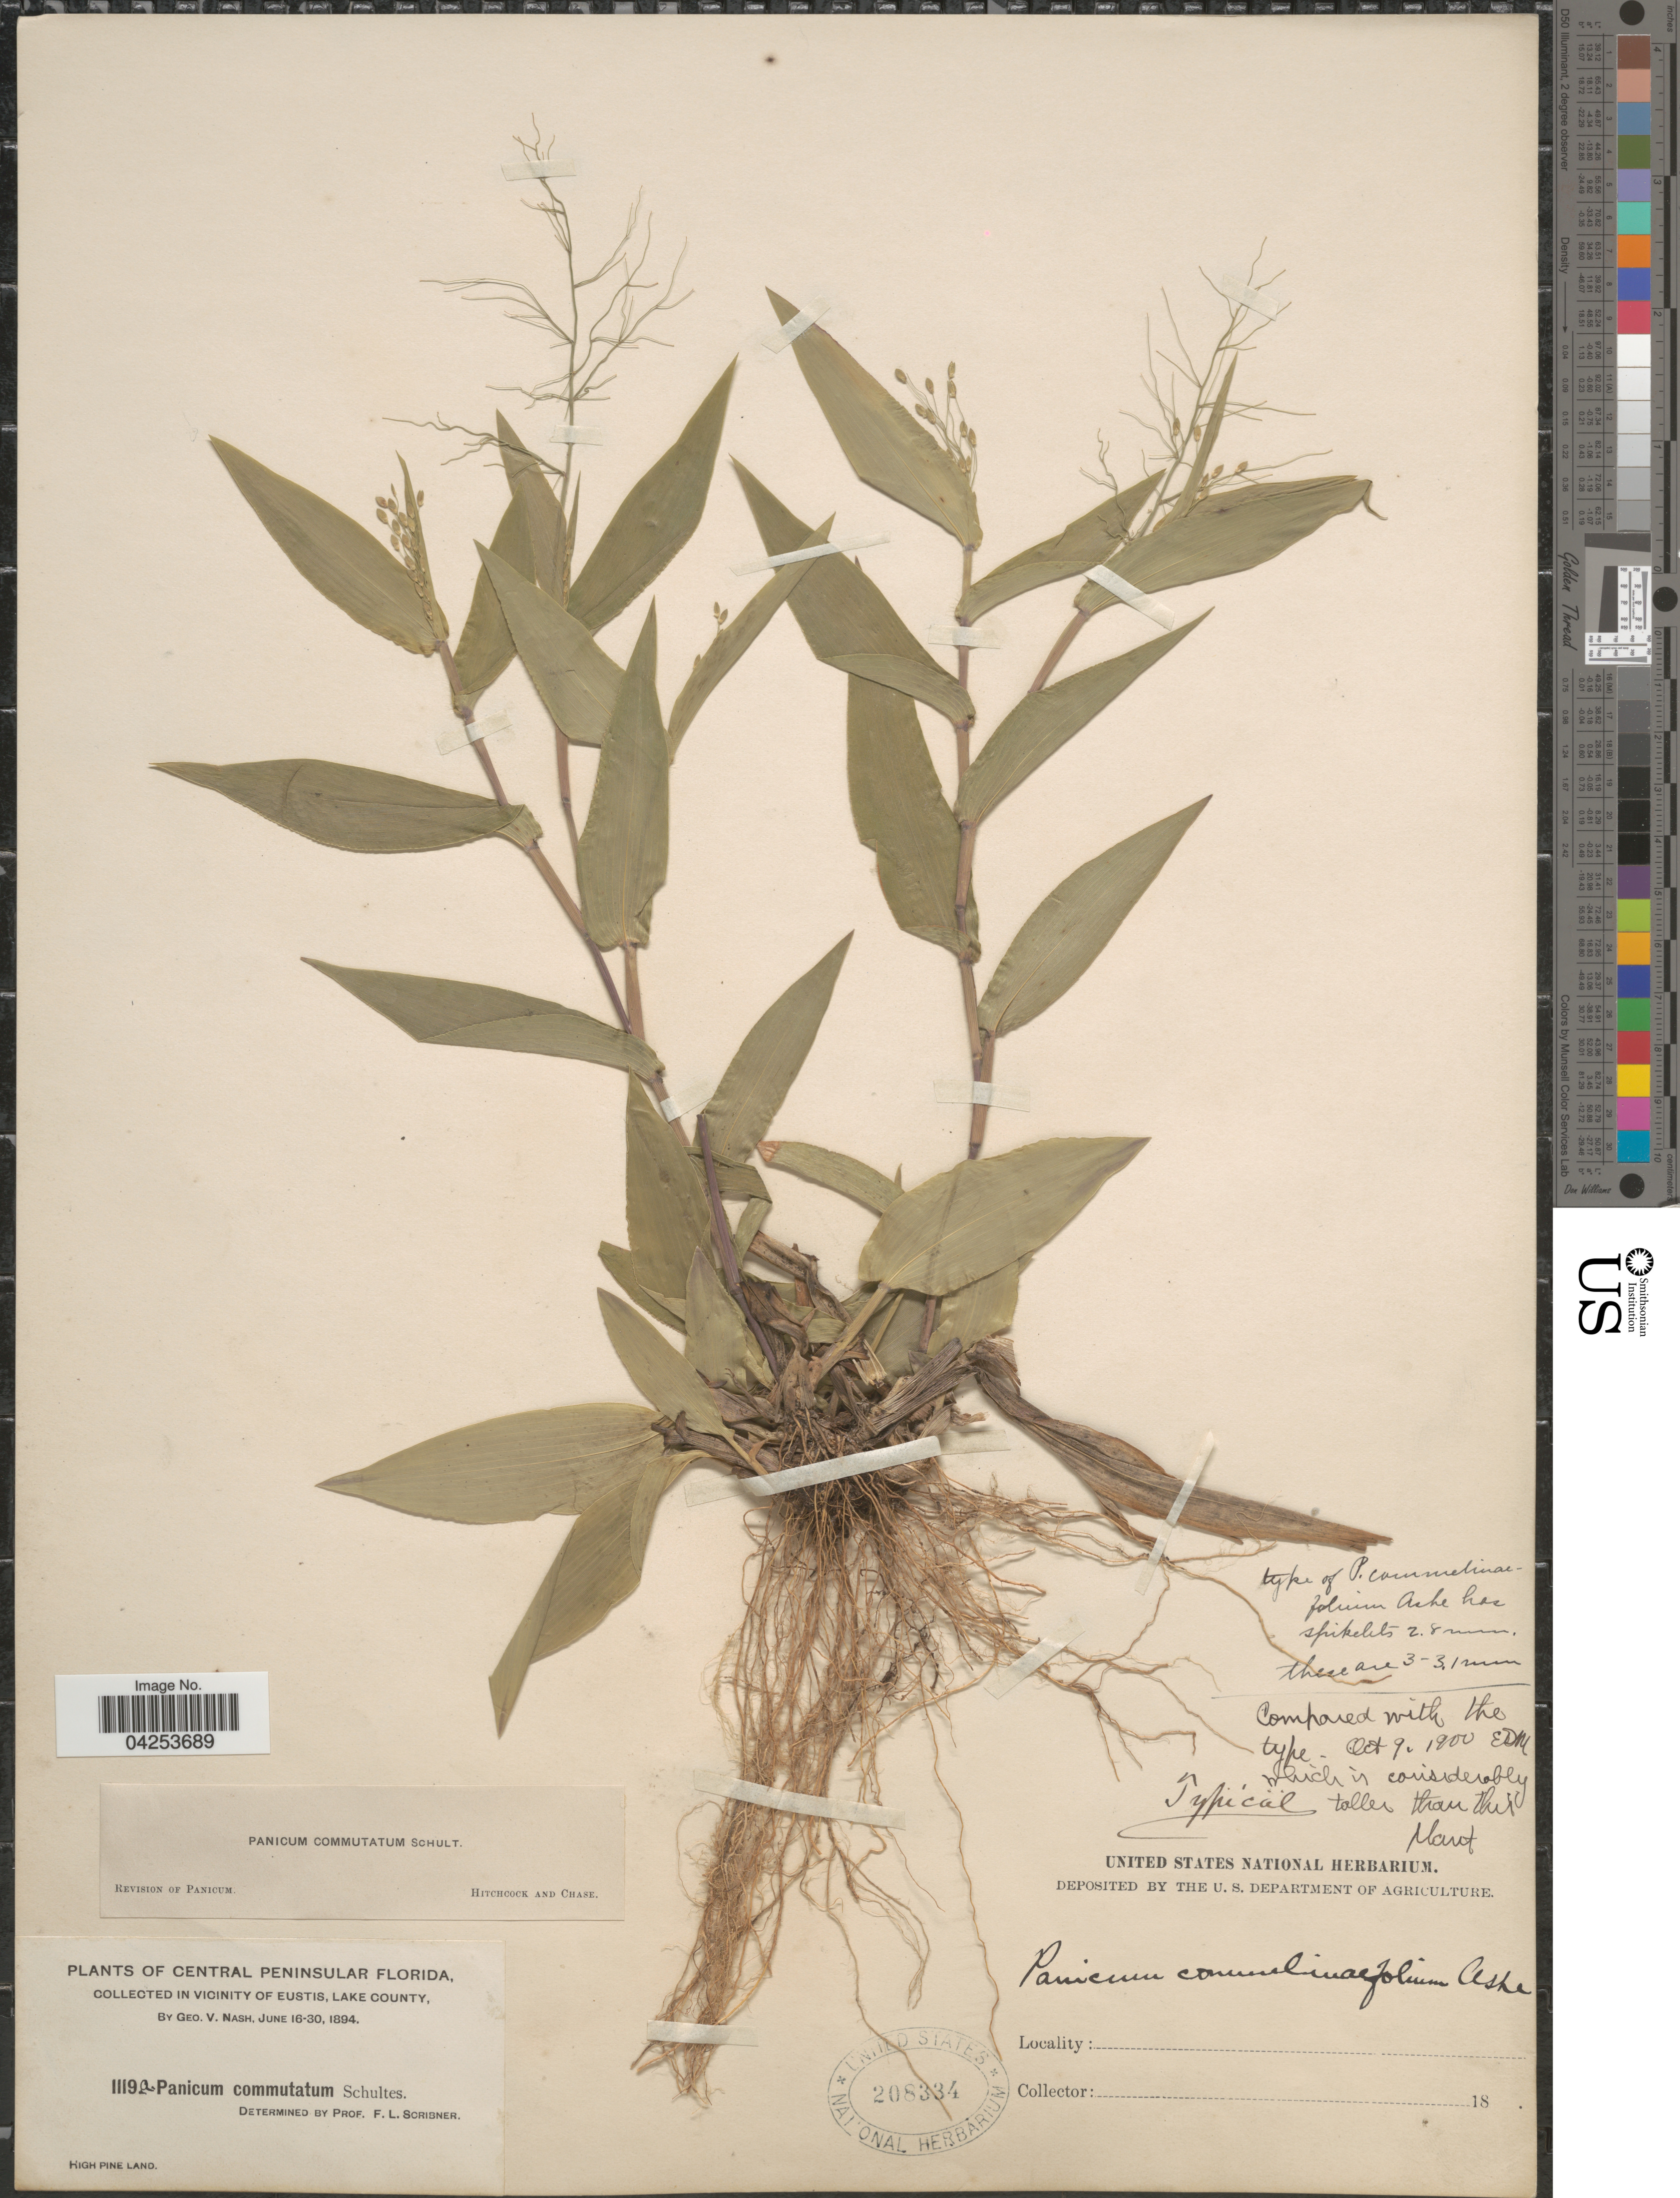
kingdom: Plantae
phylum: Tracheophyta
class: Liliopsida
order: Poales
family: Poaceae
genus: Dichanthelium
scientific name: Dichanthelium commutatum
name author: (Schult.) Gould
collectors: G. V. Nash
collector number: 1119a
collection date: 1894-06-16/1894-06-30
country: United States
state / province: Florida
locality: Central Peninsular Florida. In vicinity of Eustis, Lake County. High Pine Land.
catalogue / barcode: US 208334